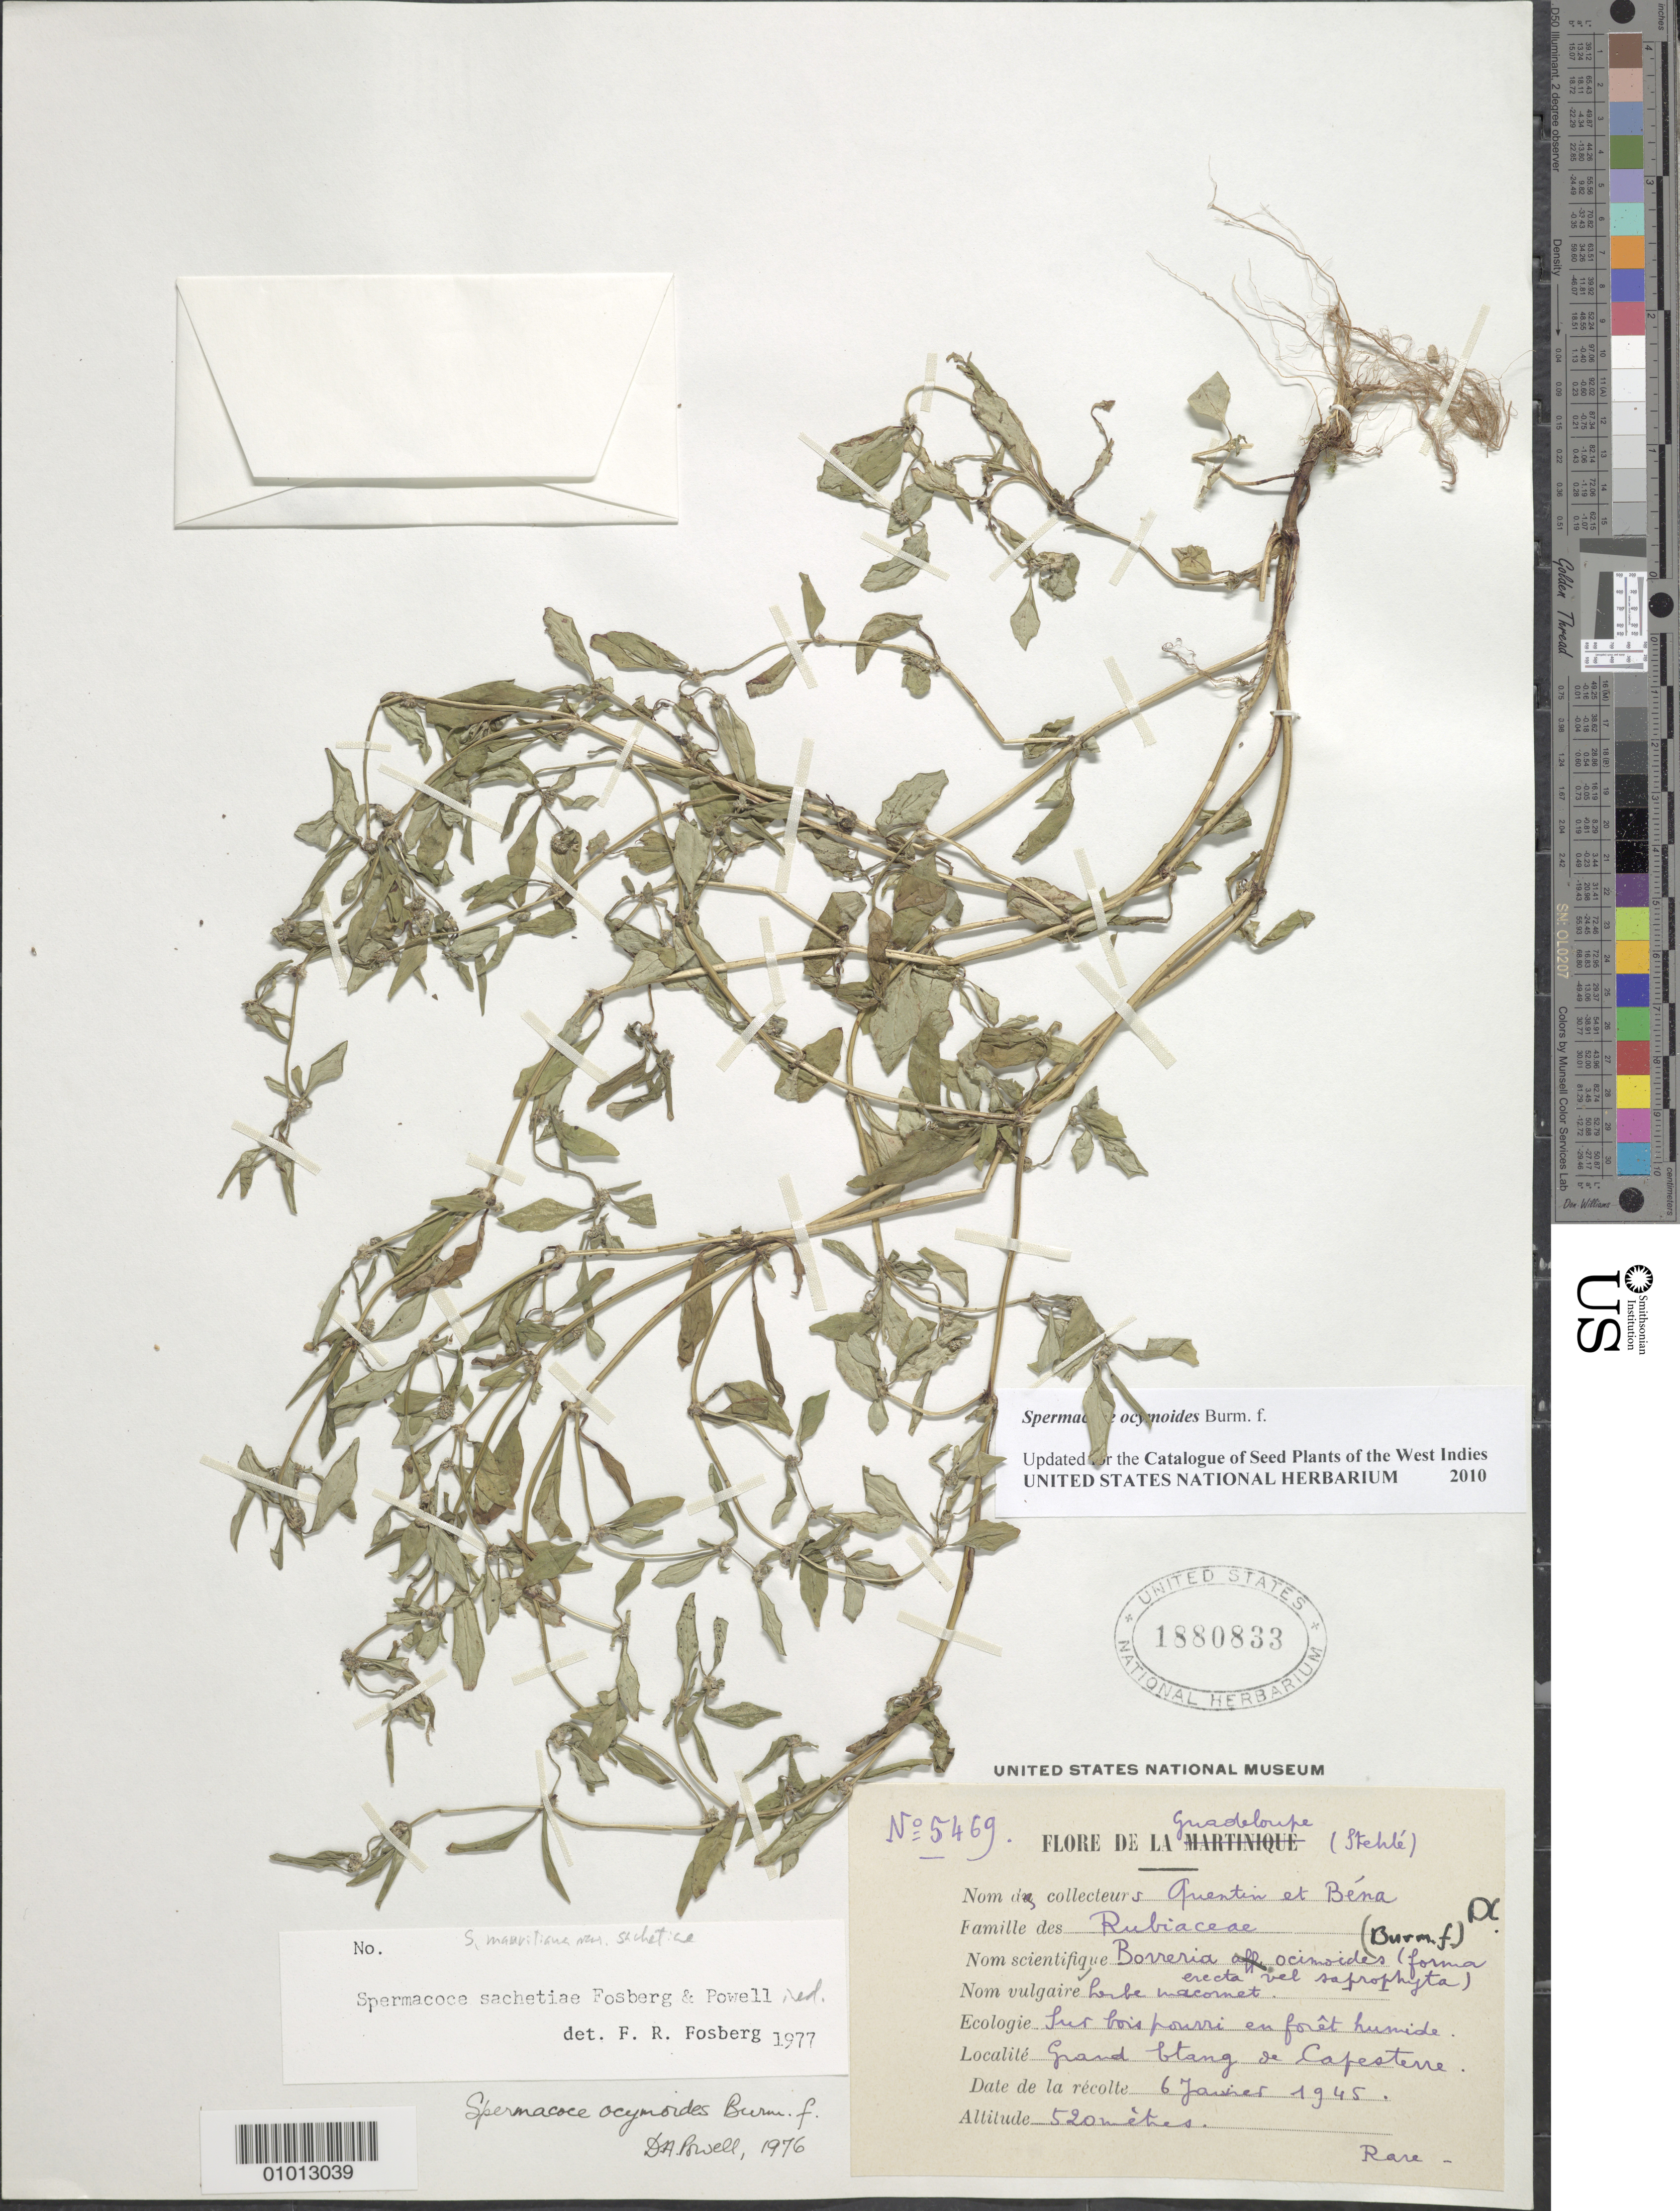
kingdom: Plantae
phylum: Tracheophyta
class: Magnoliopsida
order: Gentianales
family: Rubiaceae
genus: Spermacoce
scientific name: Spermacoce ocymoides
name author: Burm. f.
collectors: H. Stehlé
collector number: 5469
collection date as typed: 06 Jan 1945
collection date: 1945-01-06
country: Guadeloupe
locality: Grand Etang de Capesterre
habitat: Sur bois fourri en forêt humide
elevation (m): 520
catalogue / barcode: US 1880833